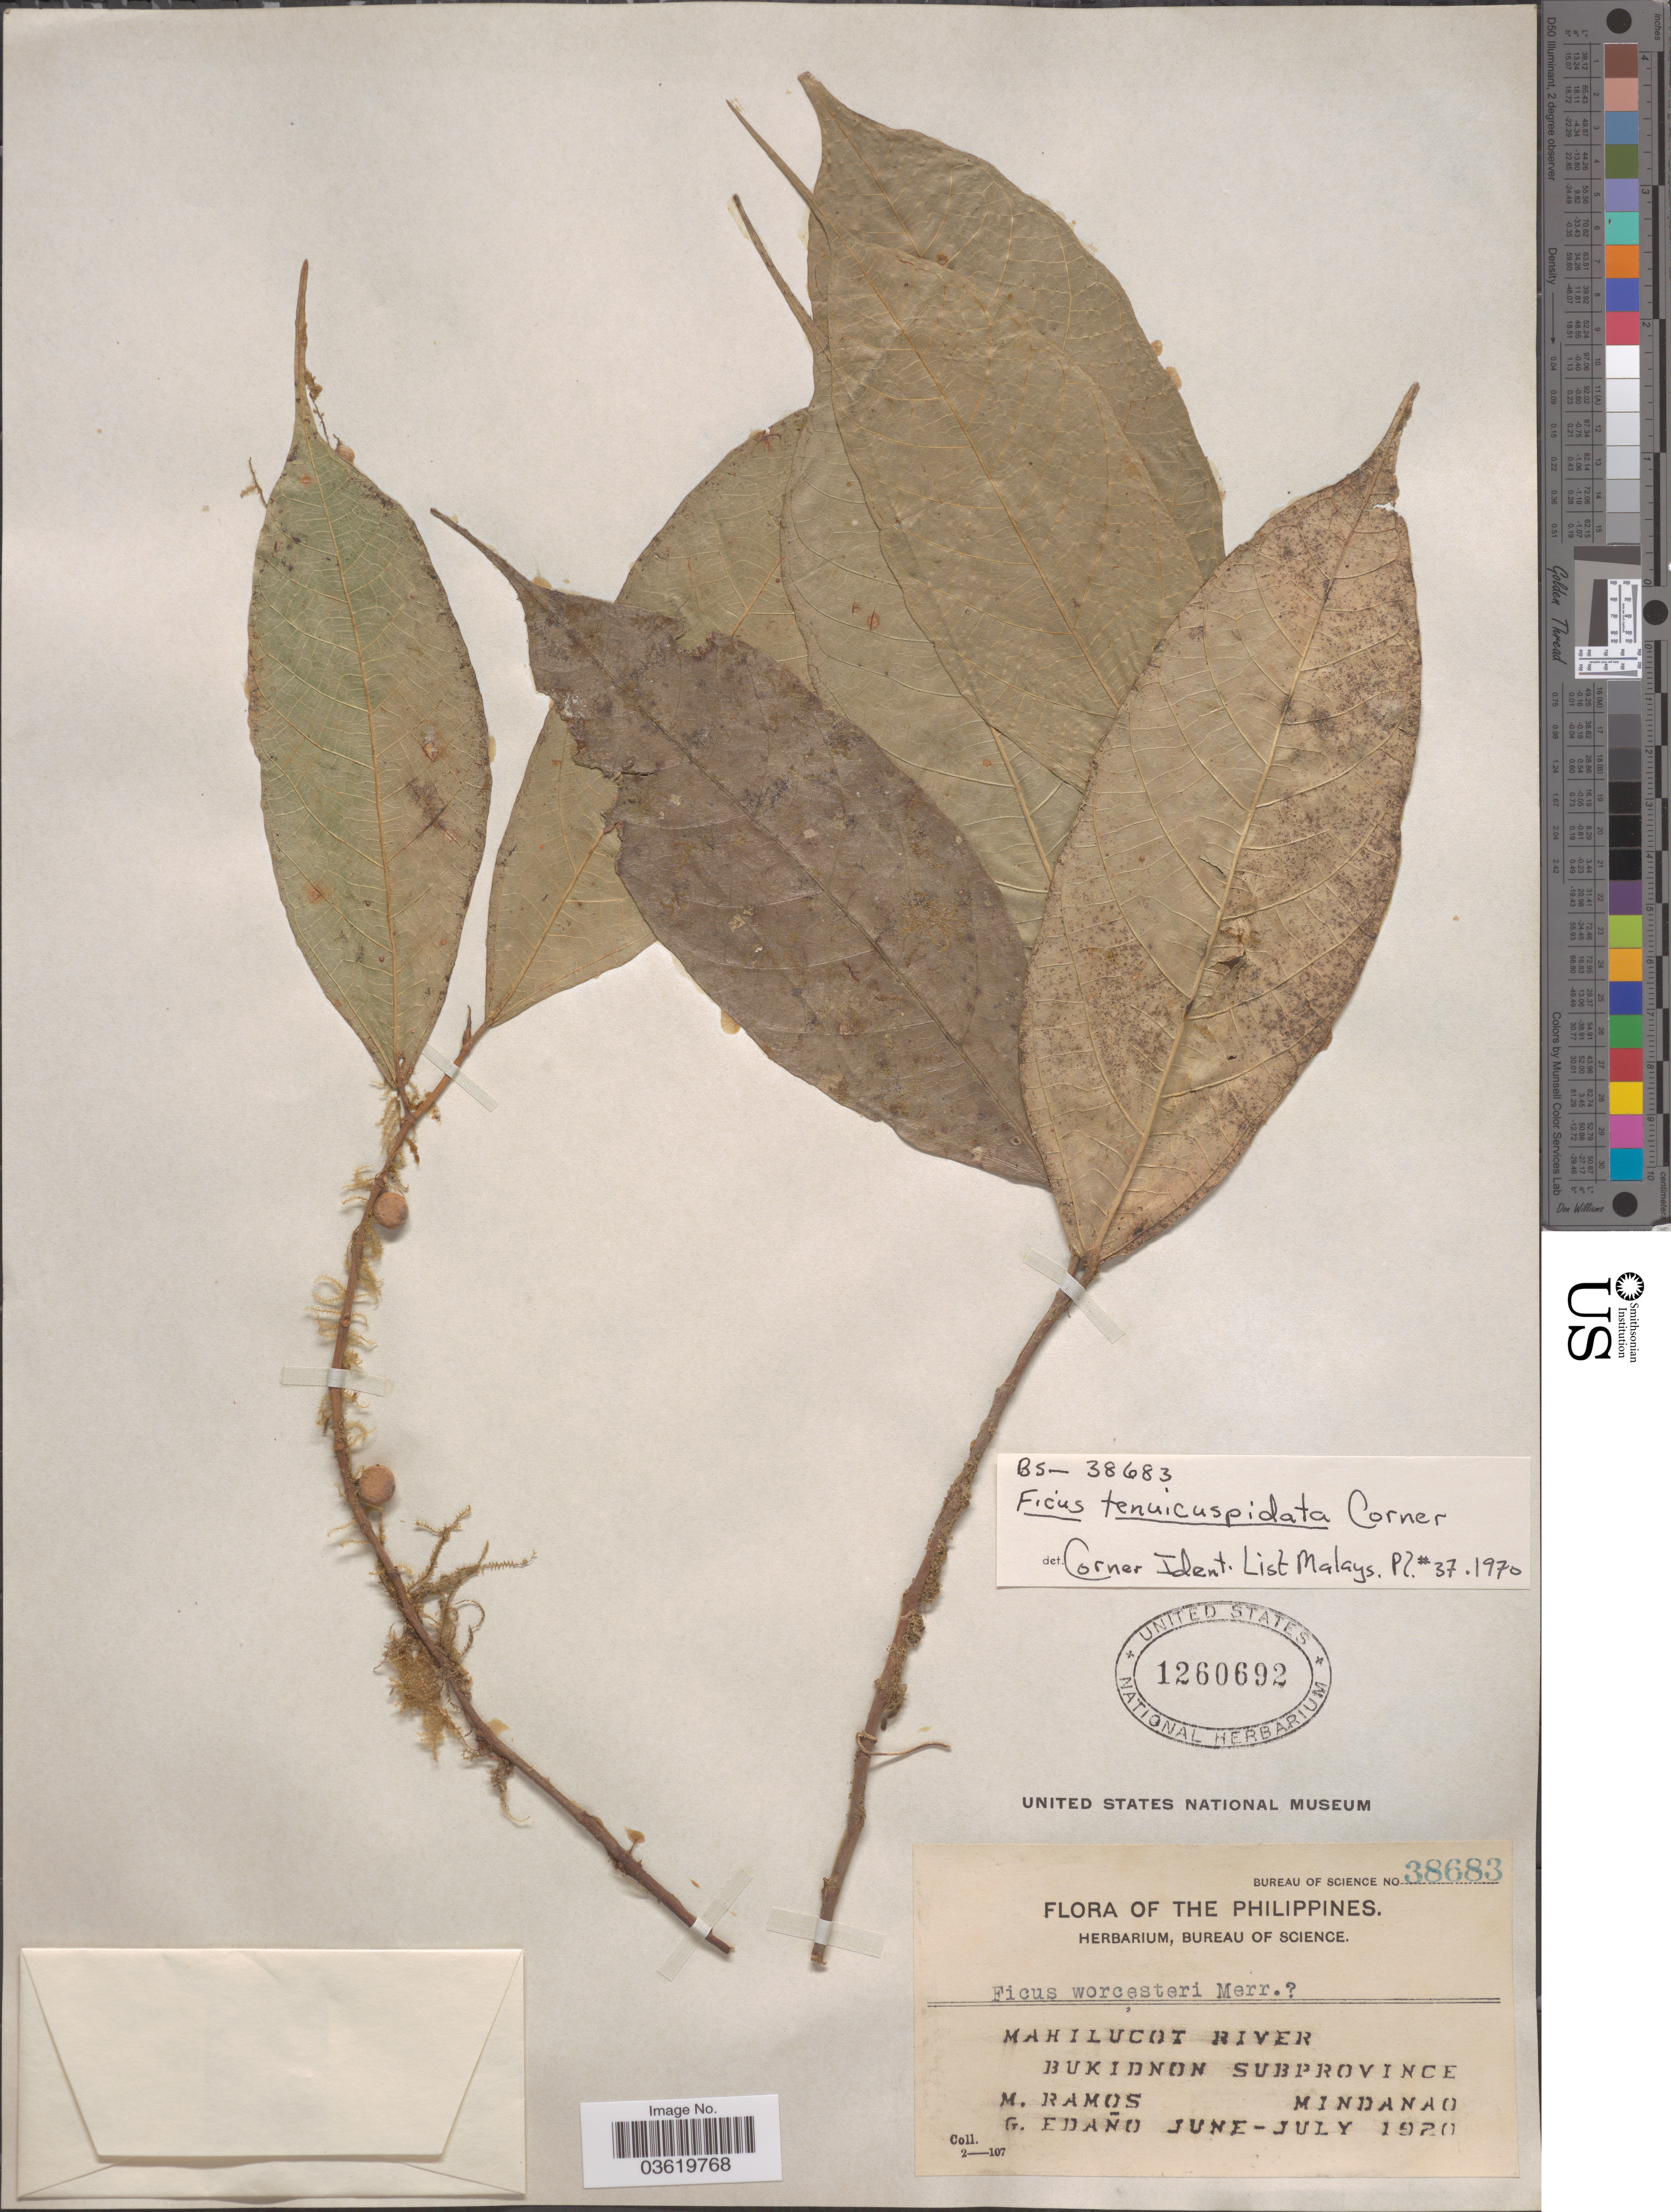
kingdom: Plantae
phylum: Tracheophyta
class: Magnoliopsida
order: Rosales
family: Moraceae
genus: Ficus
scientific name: Ficus tenuicuspidata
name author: Corner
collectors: M. Ramos & G. Edaño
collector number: Bureau of Science 38683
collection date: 1920-06/1920-07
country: Philippines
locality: Mahilucot River. Bukidnon Subprovince. Mindanao.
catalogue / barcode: US 1260692